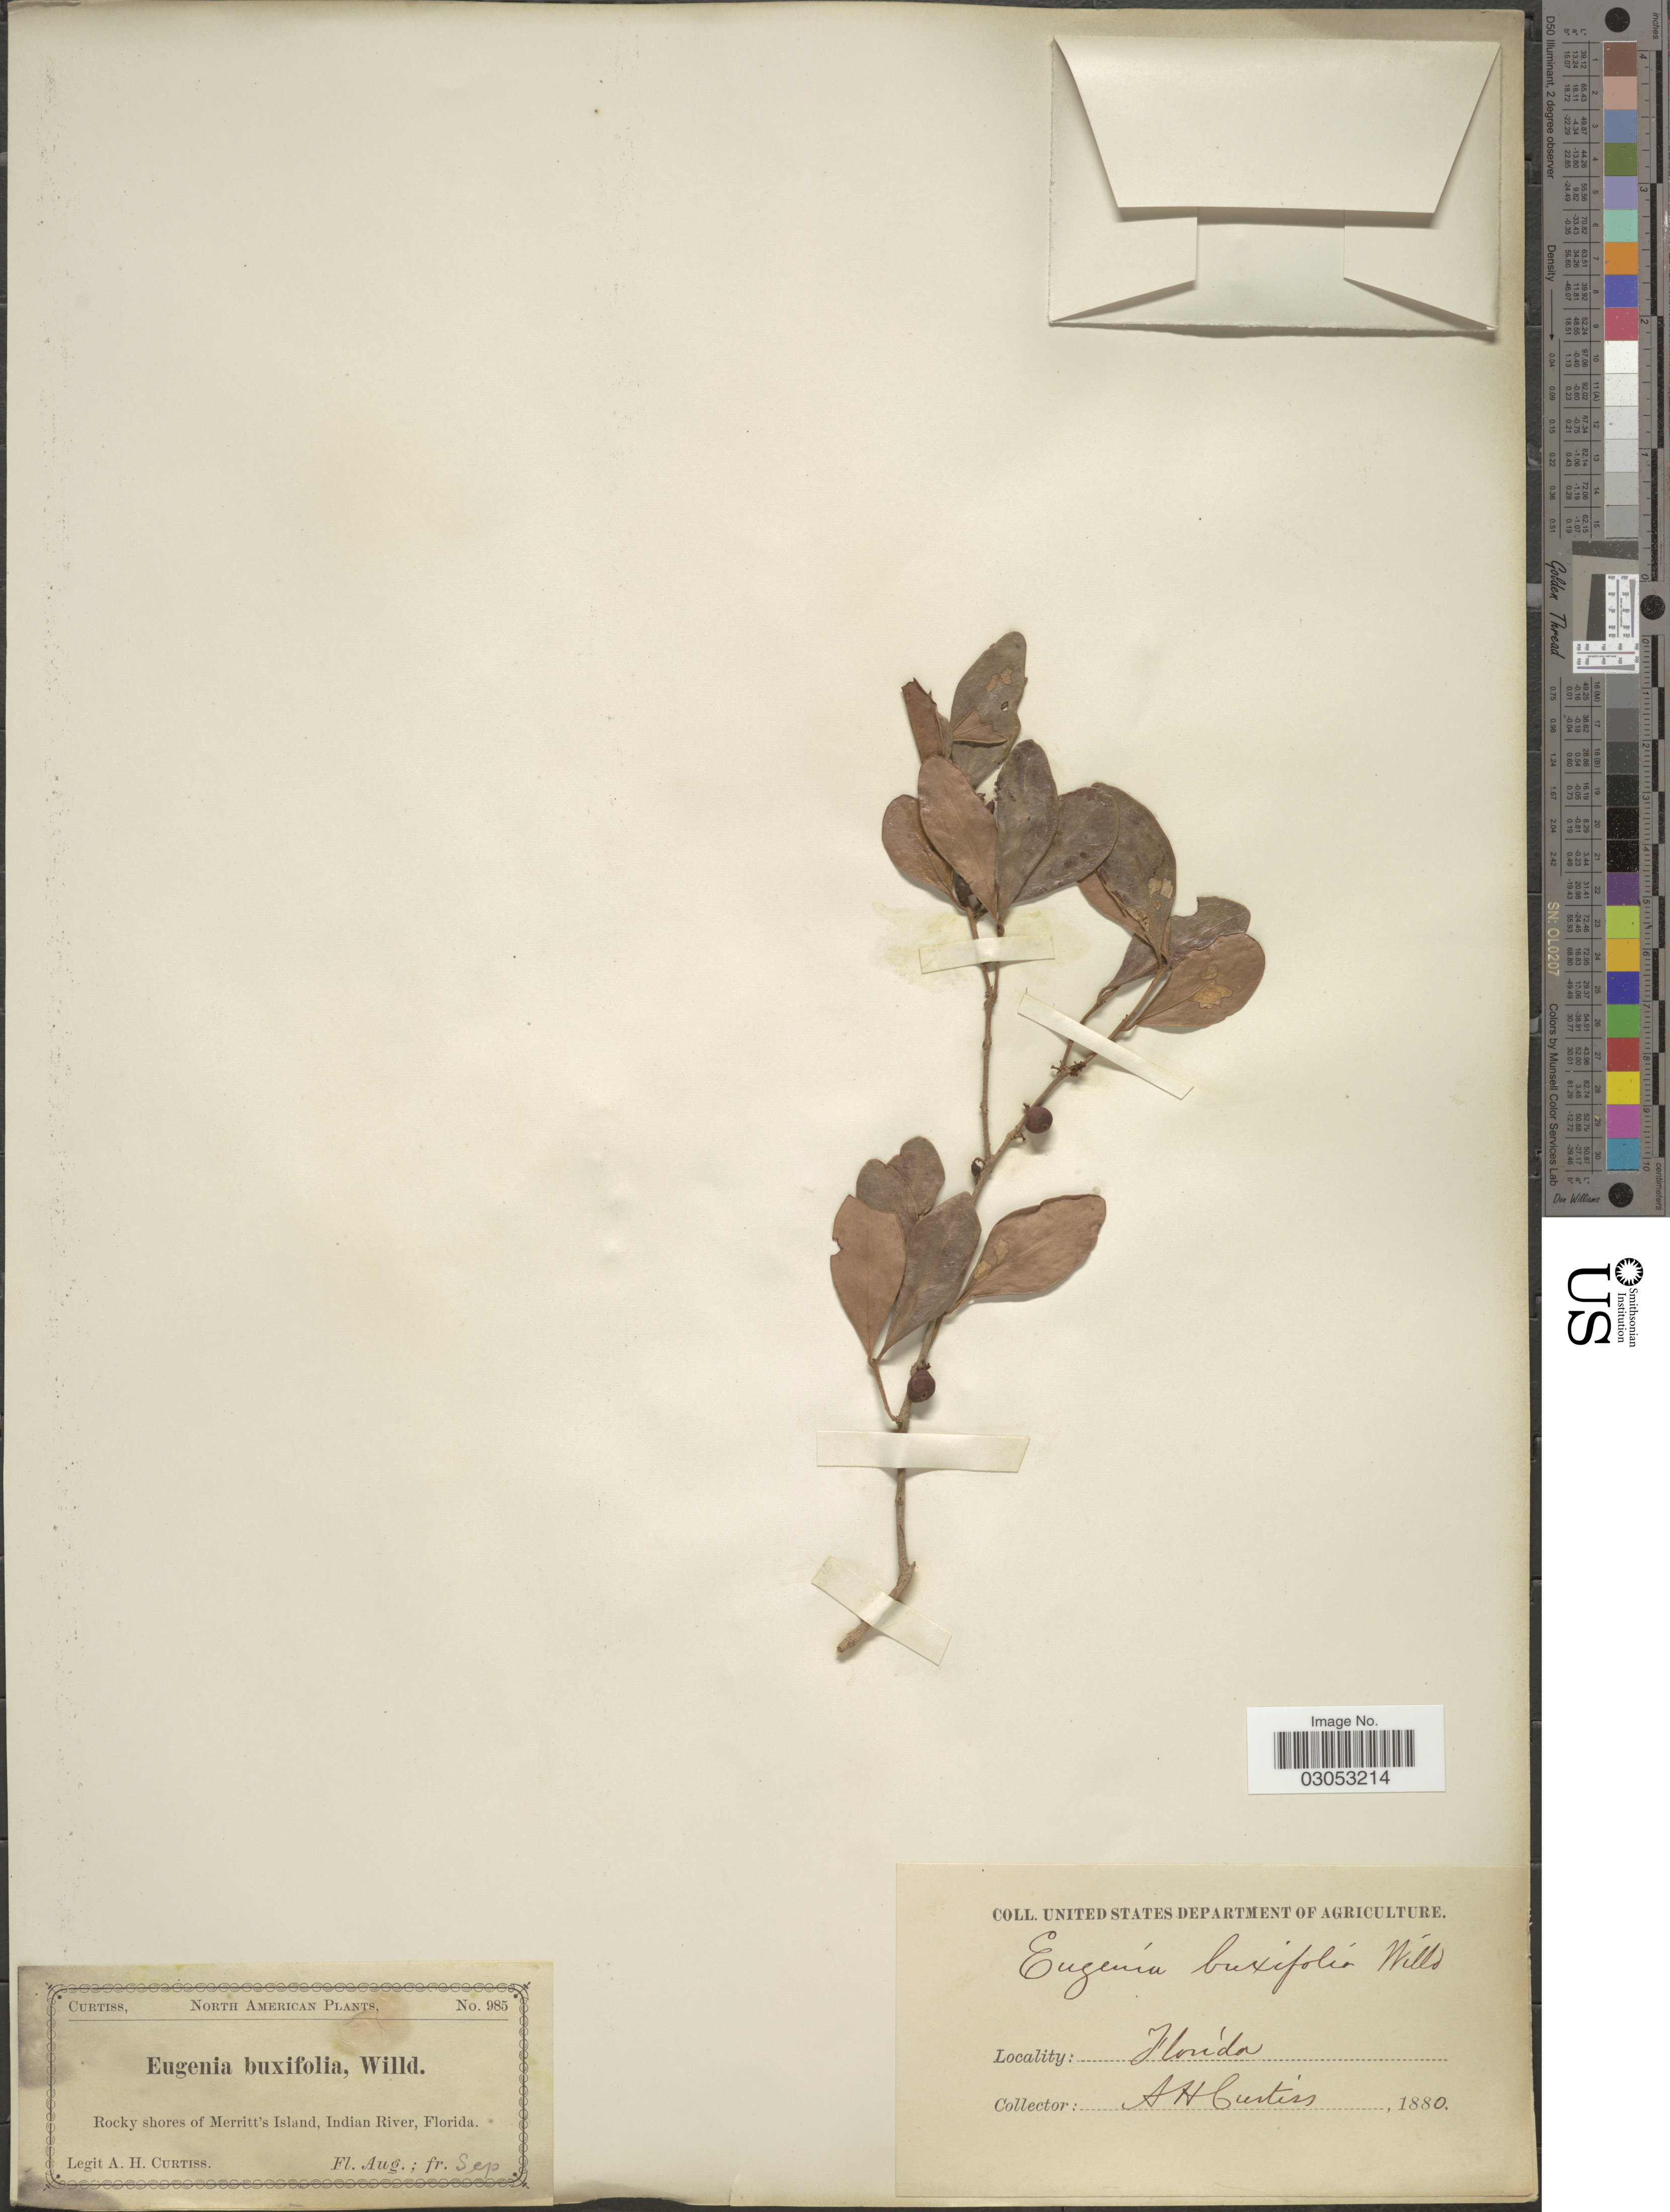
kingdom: Plantae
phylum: Tracheophyta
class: Magnoliopsida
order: Myrtales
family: Myrtaceae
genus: Eugenia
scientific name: Eugenia foetida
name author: Pers.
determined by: Strong, Mark T., (BOT), Smithsonian Institution - National Museum of Natural History (UNITED STATES)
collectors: A. H. Curtiss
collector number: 985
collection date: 1880-08/1880-09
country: United States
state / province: Florida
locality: Rocky shores of Merritt's Island, Indian River.